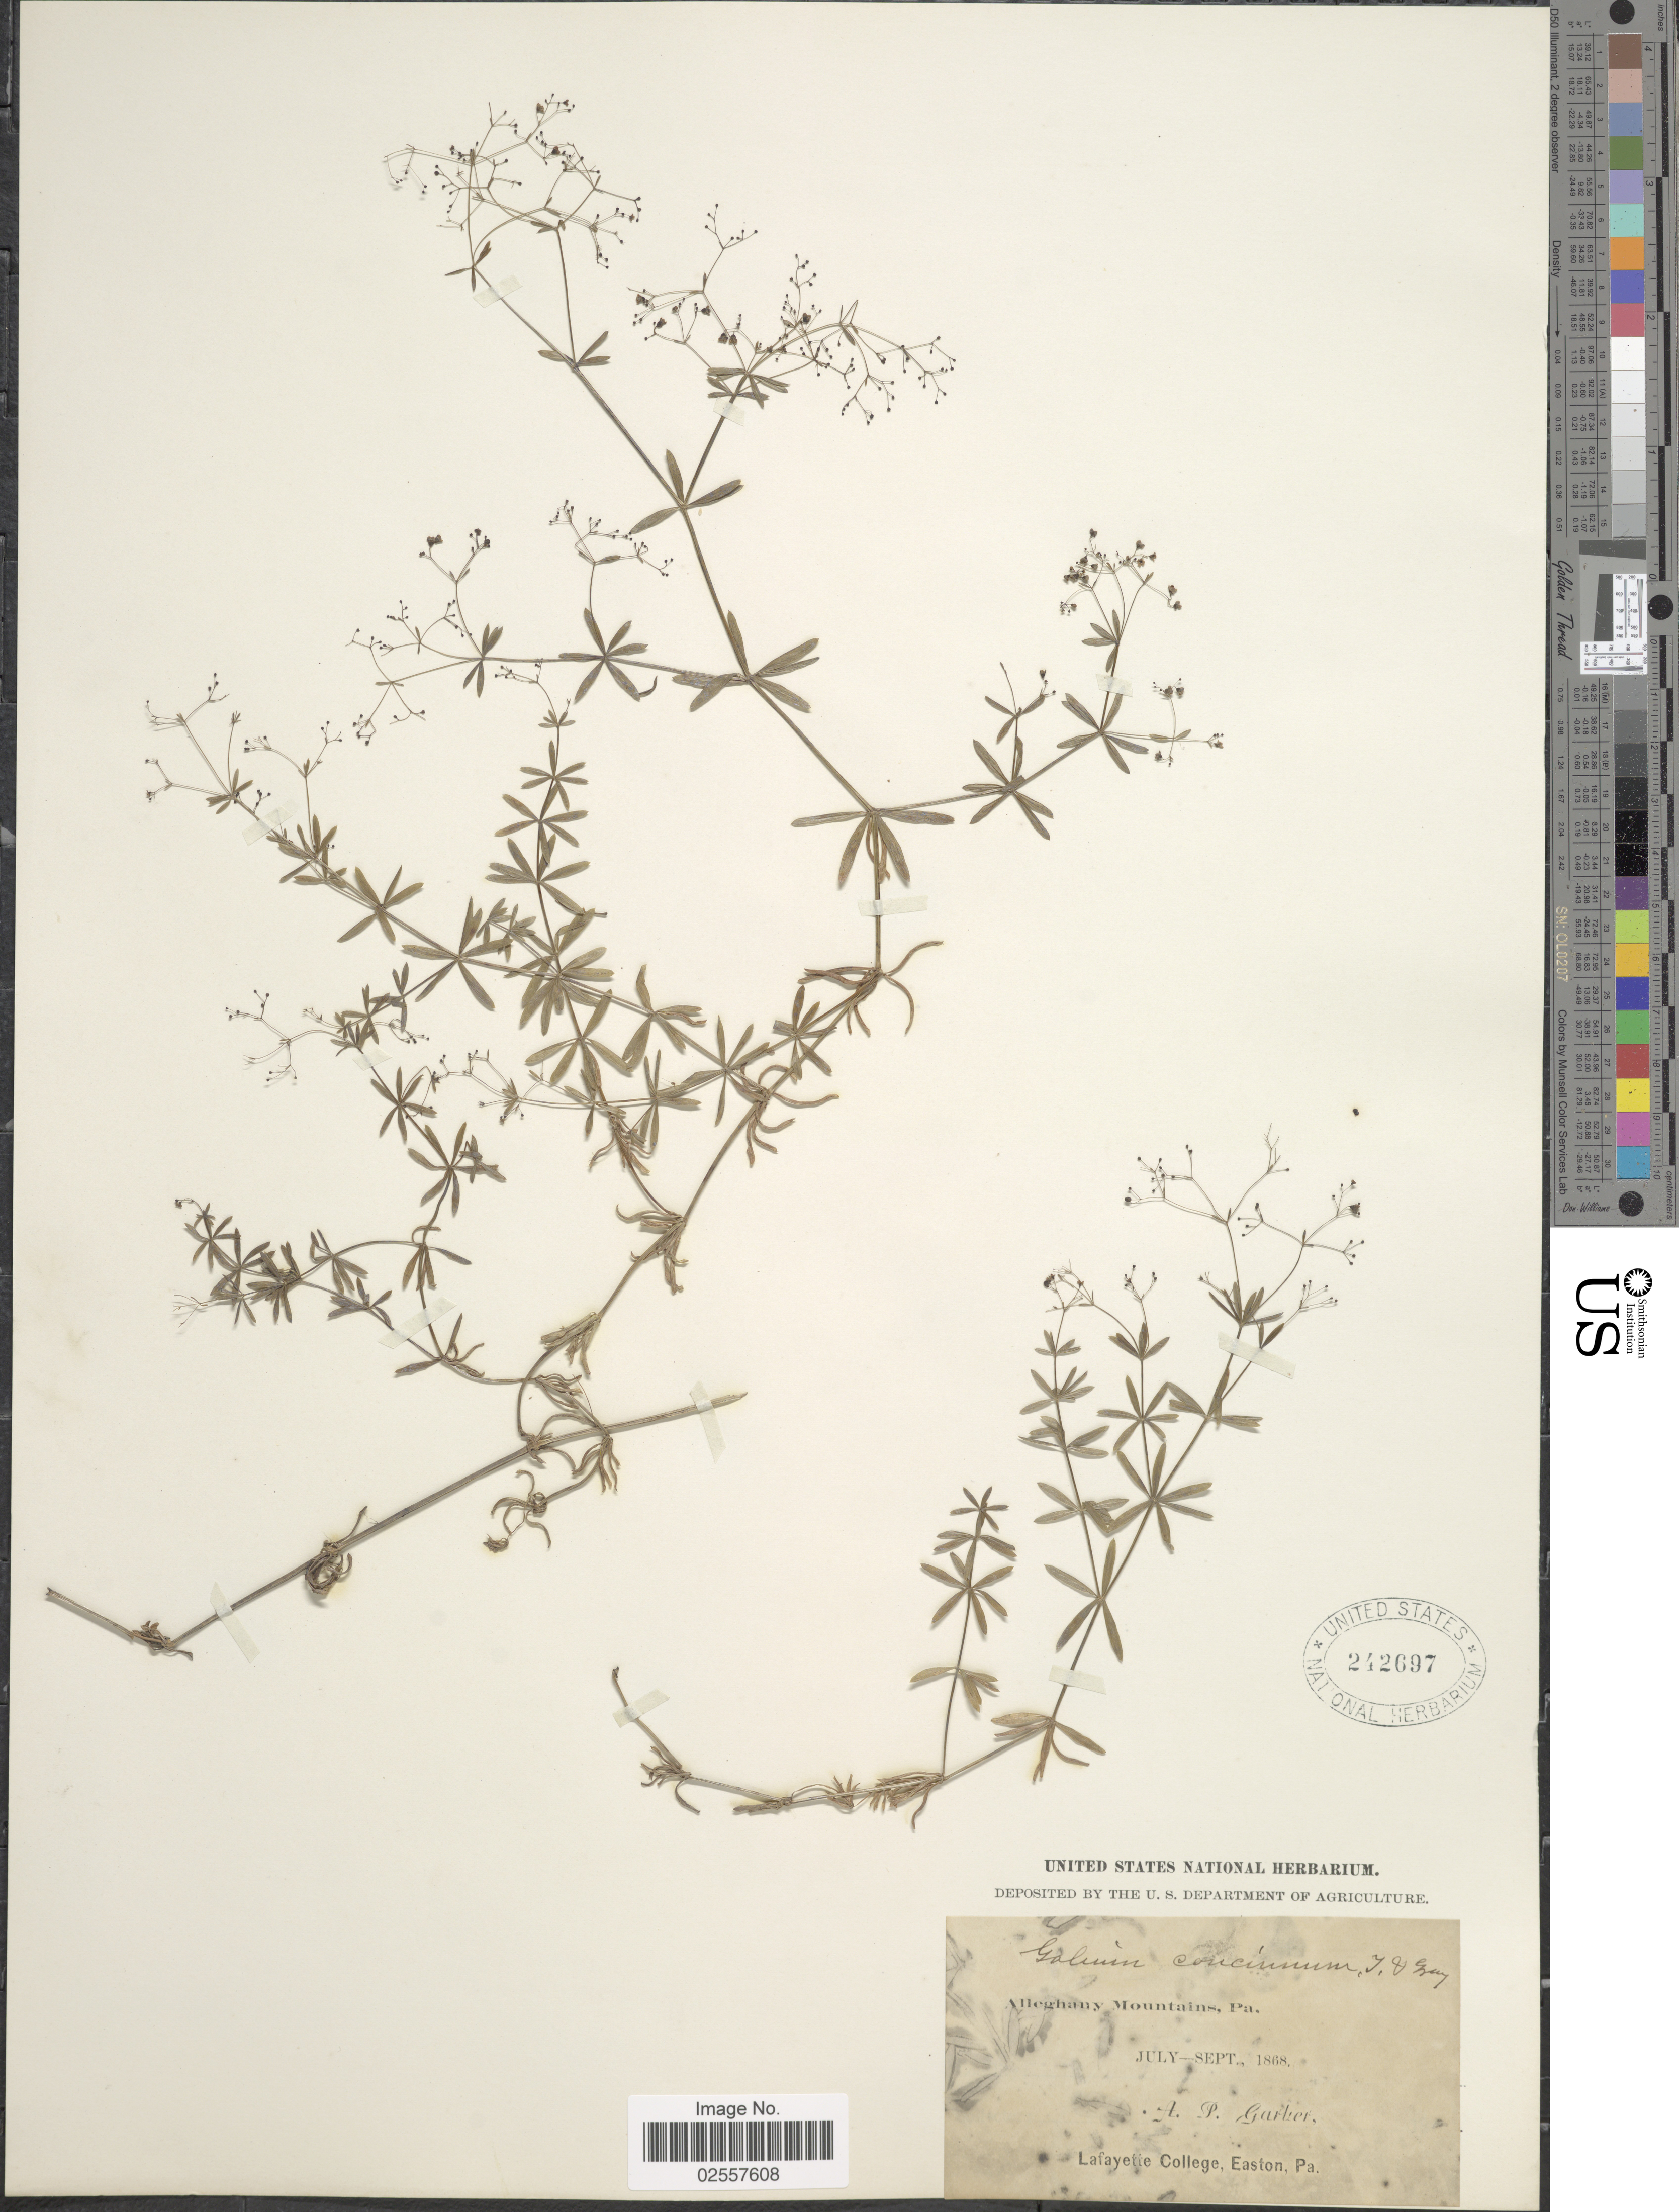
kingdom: Plantae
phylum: Tracheophyta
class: Magnoliopsida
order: Gentianales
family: Rubiaceae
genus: Galium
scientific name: Galium concinnum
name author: Torr. & A. Gray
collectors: A. P. Garber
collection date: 1868-07/1868-09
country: United States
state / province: Pennsylvania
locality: Alleghany Mountains, Lafayette College, Easton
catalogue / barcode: US 242697